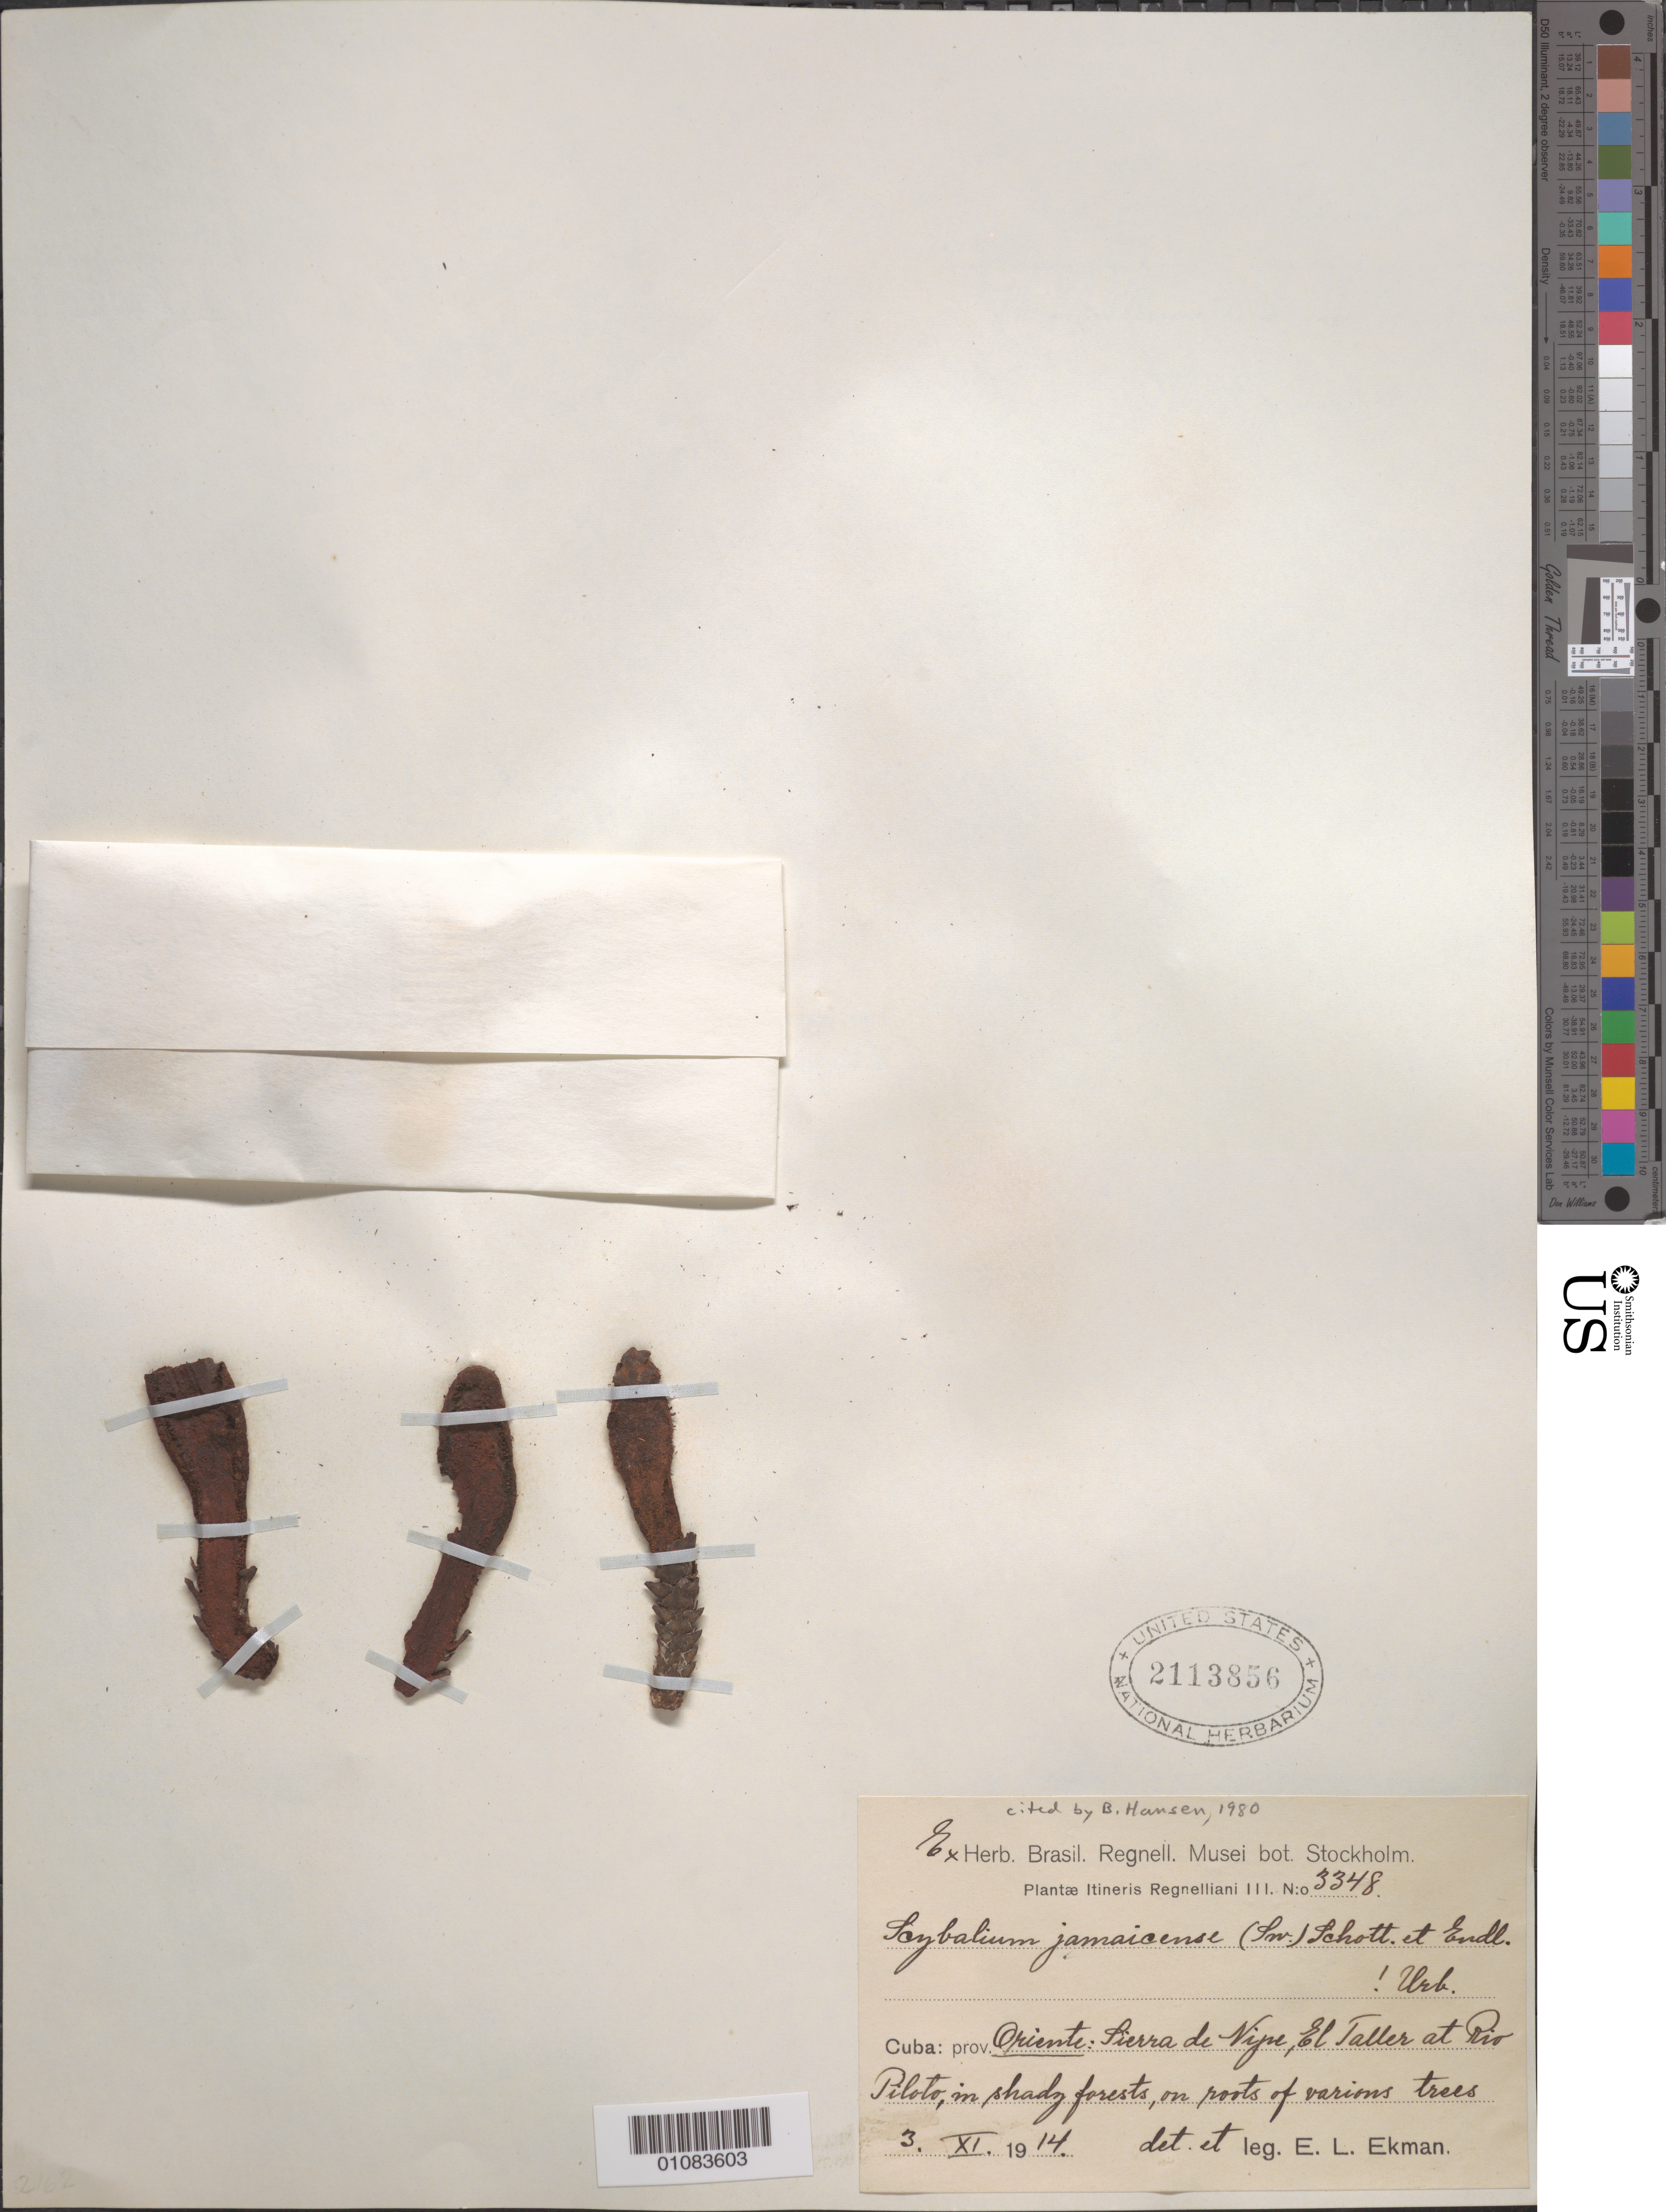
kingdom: Plantae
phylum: Tracheophyta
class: Magnoliopsida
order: Santalales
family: Balanophoraceae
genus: Scybalium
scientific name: Scybalium jamaicense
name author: (Sw.) Schott & Endl.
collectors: E. L. Ekman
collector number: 3348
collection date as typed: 03 Nov 1914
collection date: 1914-11-03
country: Cuba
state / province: Pinar del Rio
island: Cuba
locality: Oriente: Sierra de Nipe, El Taller at Rio Piloto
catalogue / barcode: US 2113856